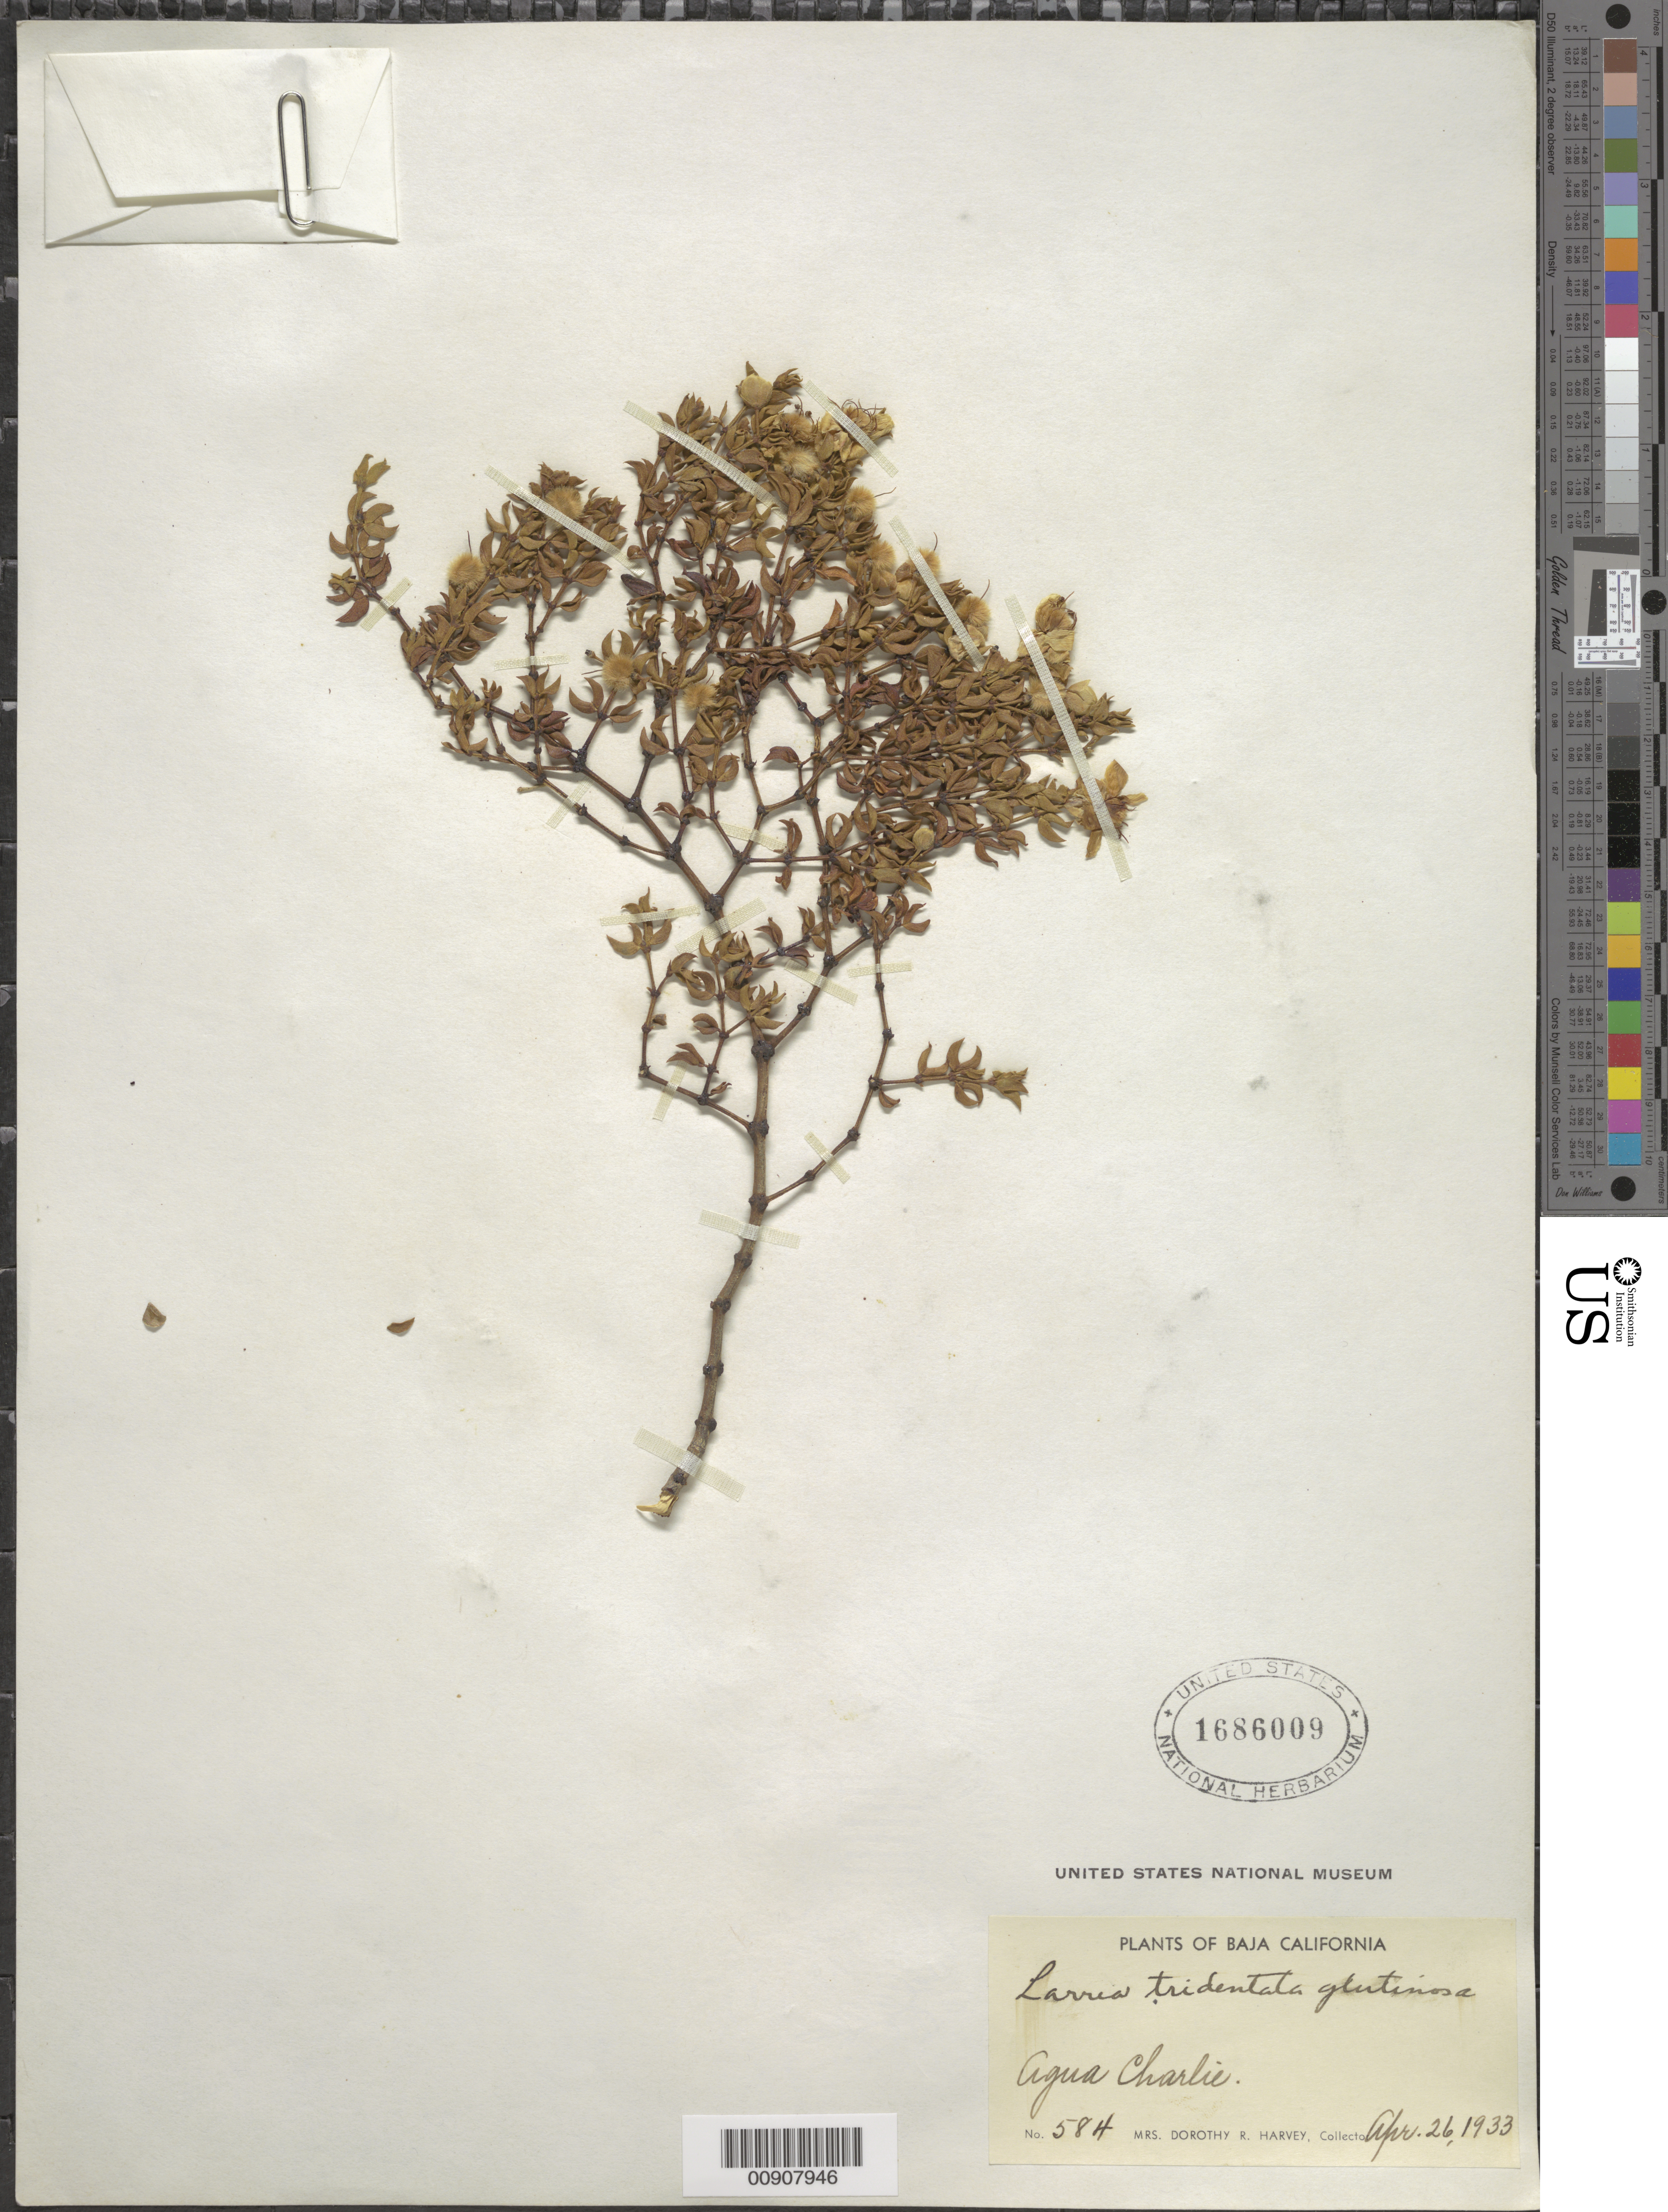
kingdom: Plantae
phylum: Tracheophyta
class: Magnoliopsida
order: Zygophyllales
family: Zygophyllaceae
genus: Larrea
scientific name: Larrea tridentata var. tridentata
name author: (Sessé & Moc. ex DC.) Coville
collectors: D. R. Harvey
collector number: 584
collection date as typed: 26 Apr 1933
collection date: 1933-04-26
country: Mexico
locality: Agua Charlie, Baja California.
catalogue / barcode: US 1686009